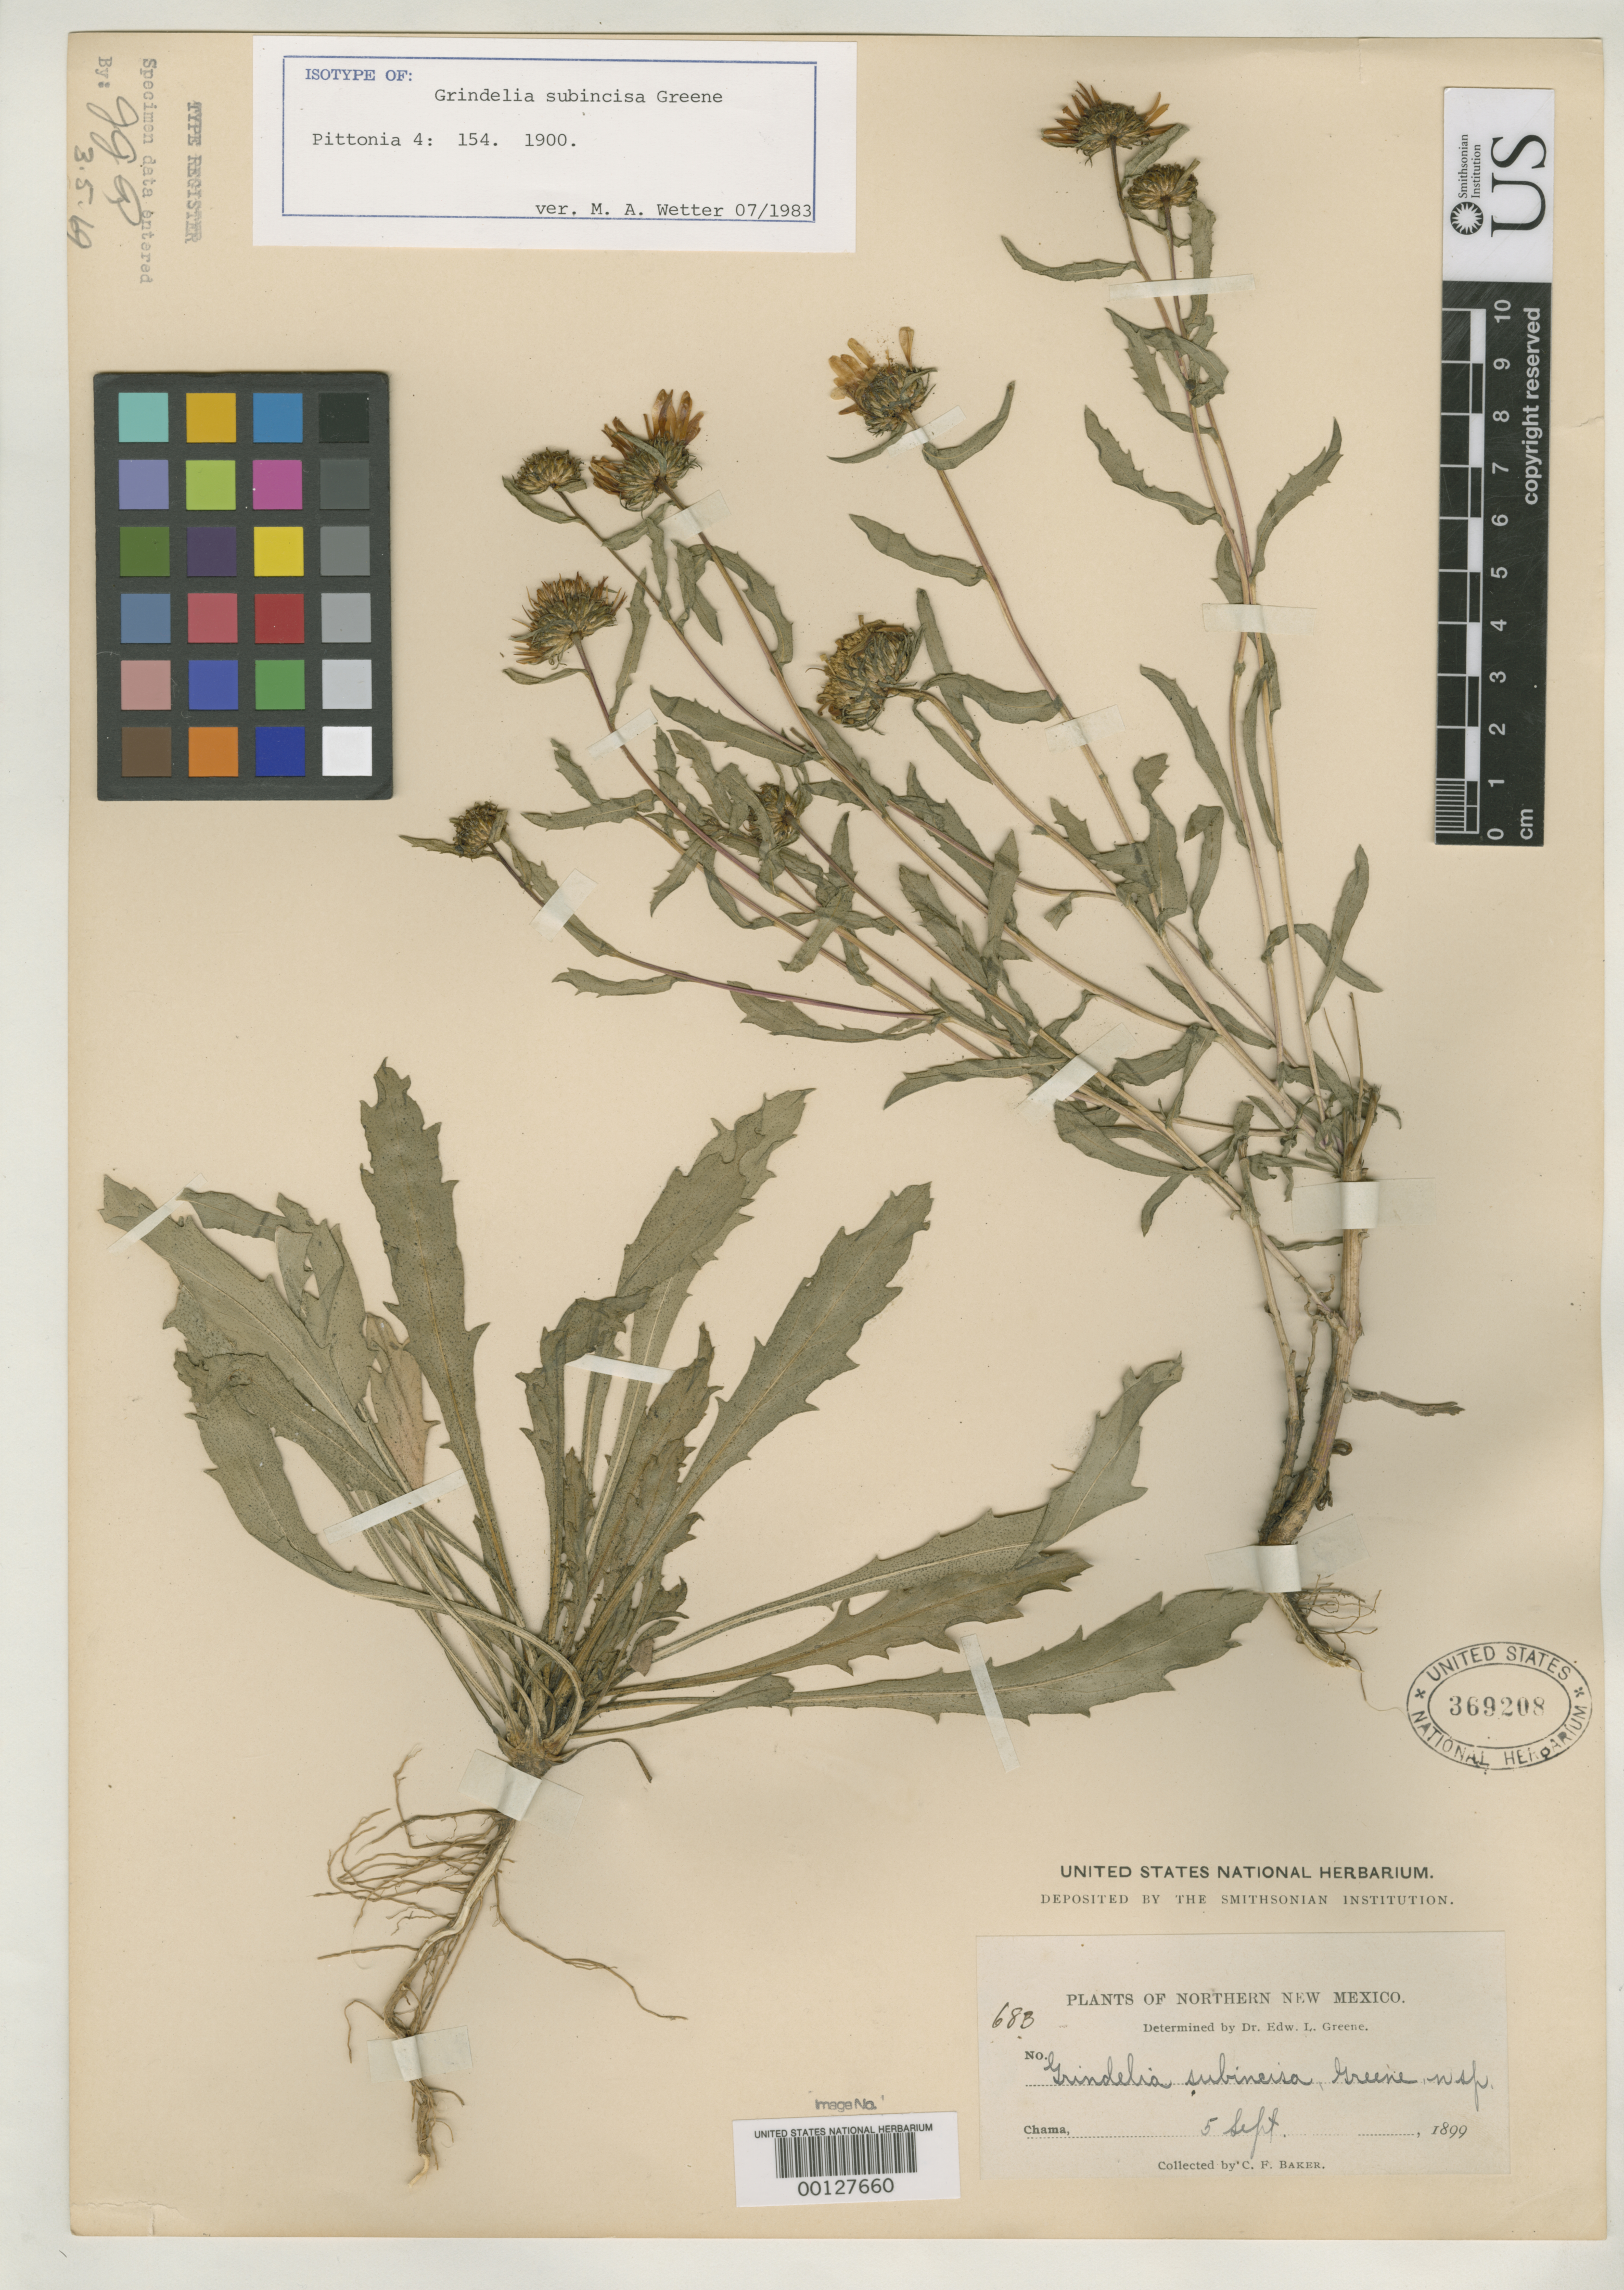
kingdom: Plantae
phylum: Tracheophyta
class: Magnoliopsida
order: Asterales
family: Asteraceae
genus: Grindelia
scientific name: Grindelia subincisa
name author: Greene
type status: Isotype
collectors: C. F. Baker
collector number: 683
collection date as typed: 05 Sep 1899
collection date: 1899-09-05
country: United States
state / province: New Mexico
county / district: Rio Arriba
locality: Chama.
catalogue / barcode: US 369208